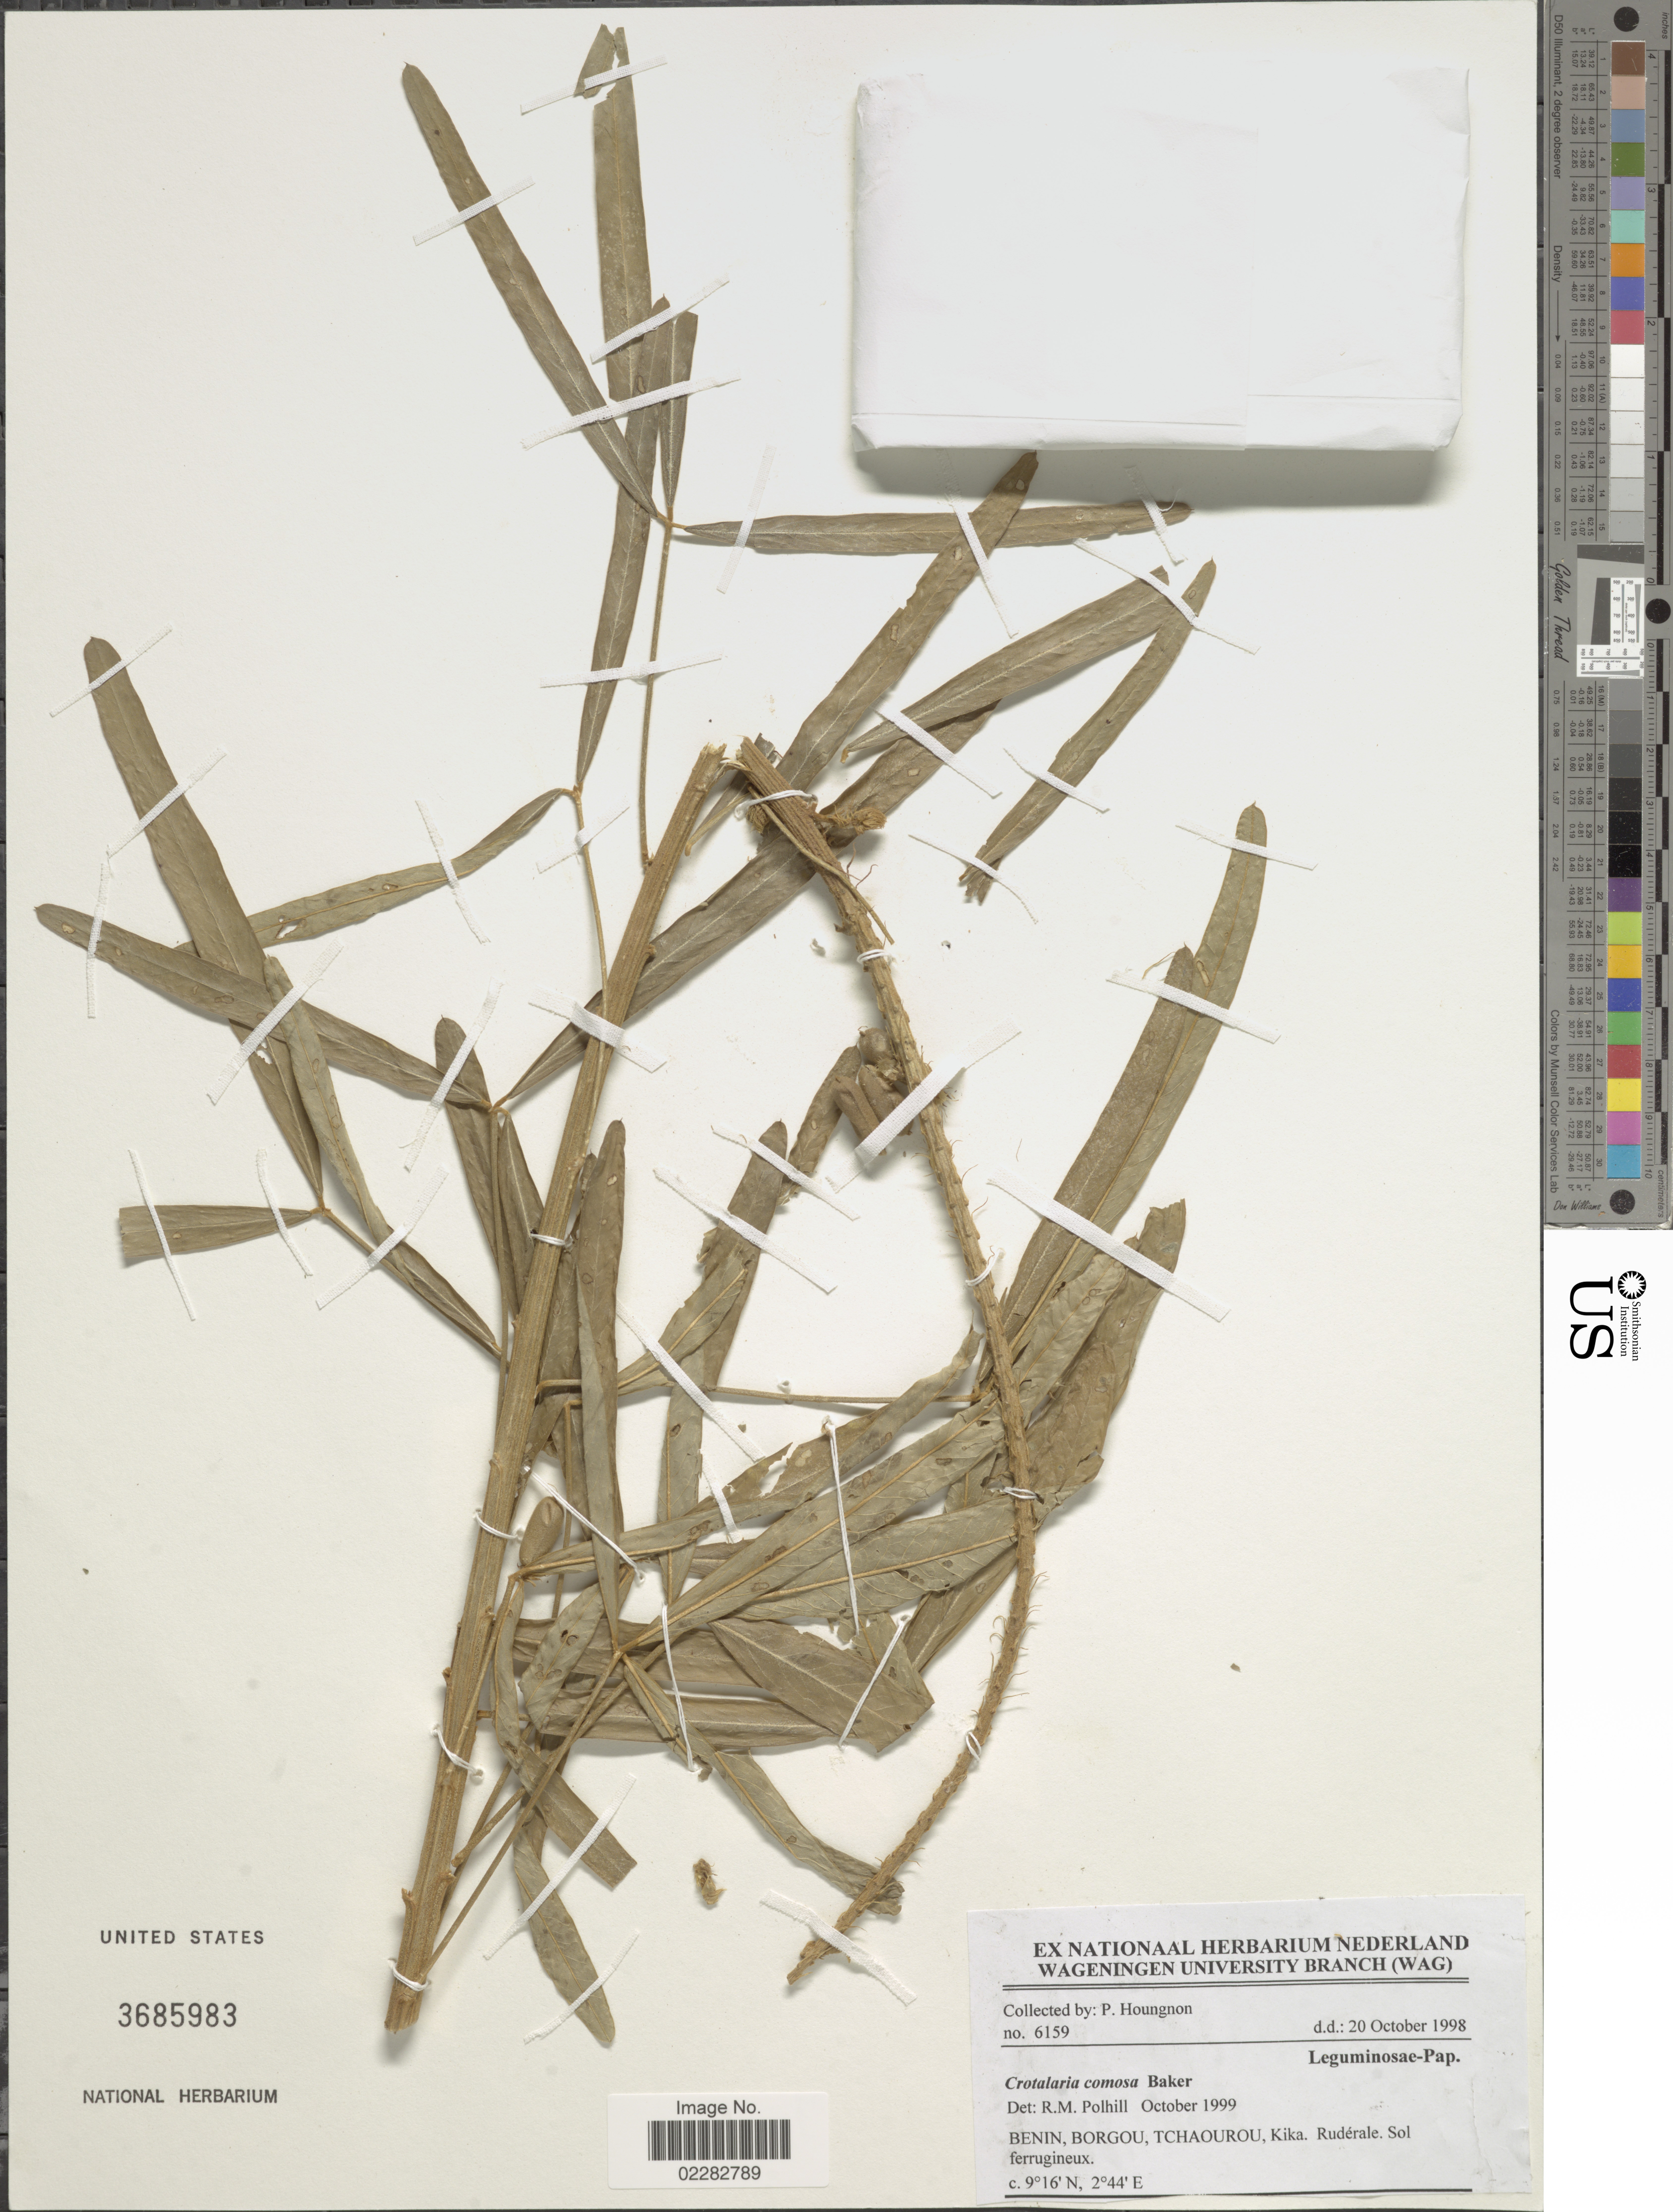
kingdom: Plantae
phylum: Tracheophyta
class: Magnoliopsida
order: Fabales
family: Fabaceae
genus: Crotalaria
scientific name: Crotalaria comosa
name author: Baker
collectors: P. Houngnon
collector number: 6159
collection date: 1998-10-20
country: Benin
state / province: Borgou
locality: Tchaourou, Kika.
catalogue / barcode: US 3685983